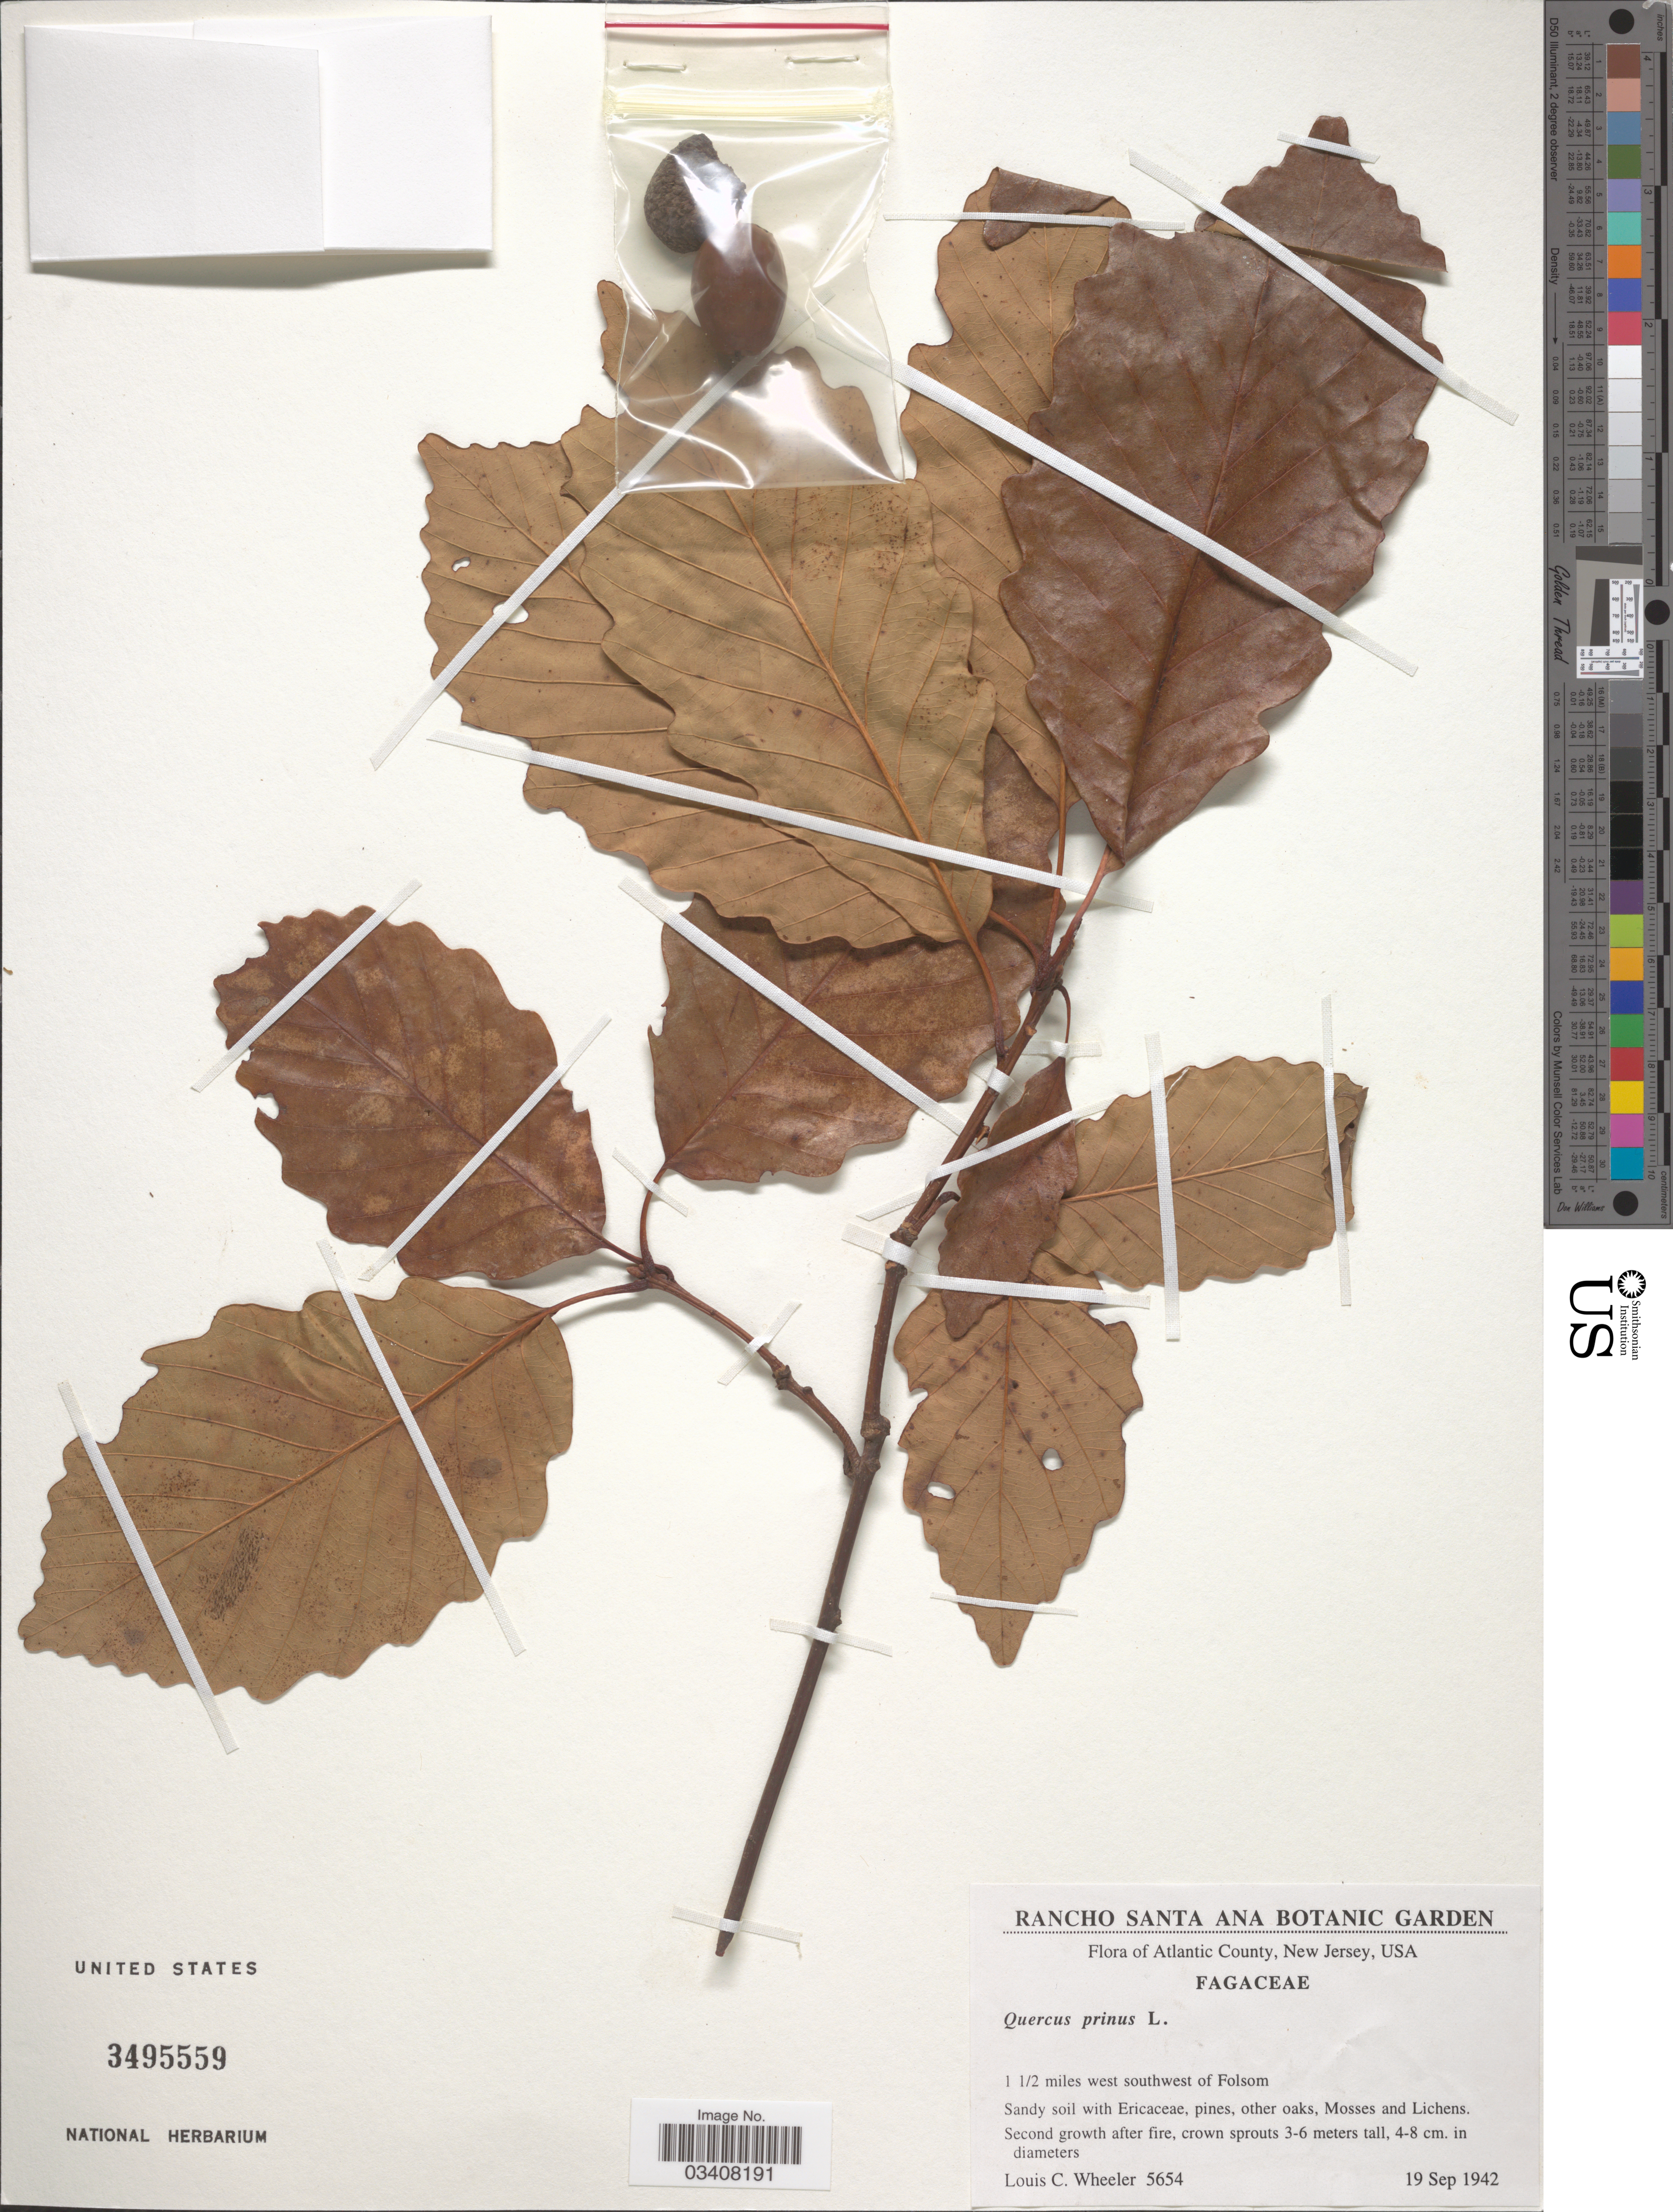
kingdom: Plantae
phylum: Tracheophyta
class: Magnoliopsida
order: Fagales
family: Fagaceae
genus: Quercus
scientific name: Quercus prinus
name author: L.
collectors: L. C. Wheeler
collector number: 5654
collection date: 1942-09-19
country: United States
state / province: New Jersey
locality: Atlantic County. 1 1/2 miles west southwest of Folsom.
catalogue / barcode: US 3495559